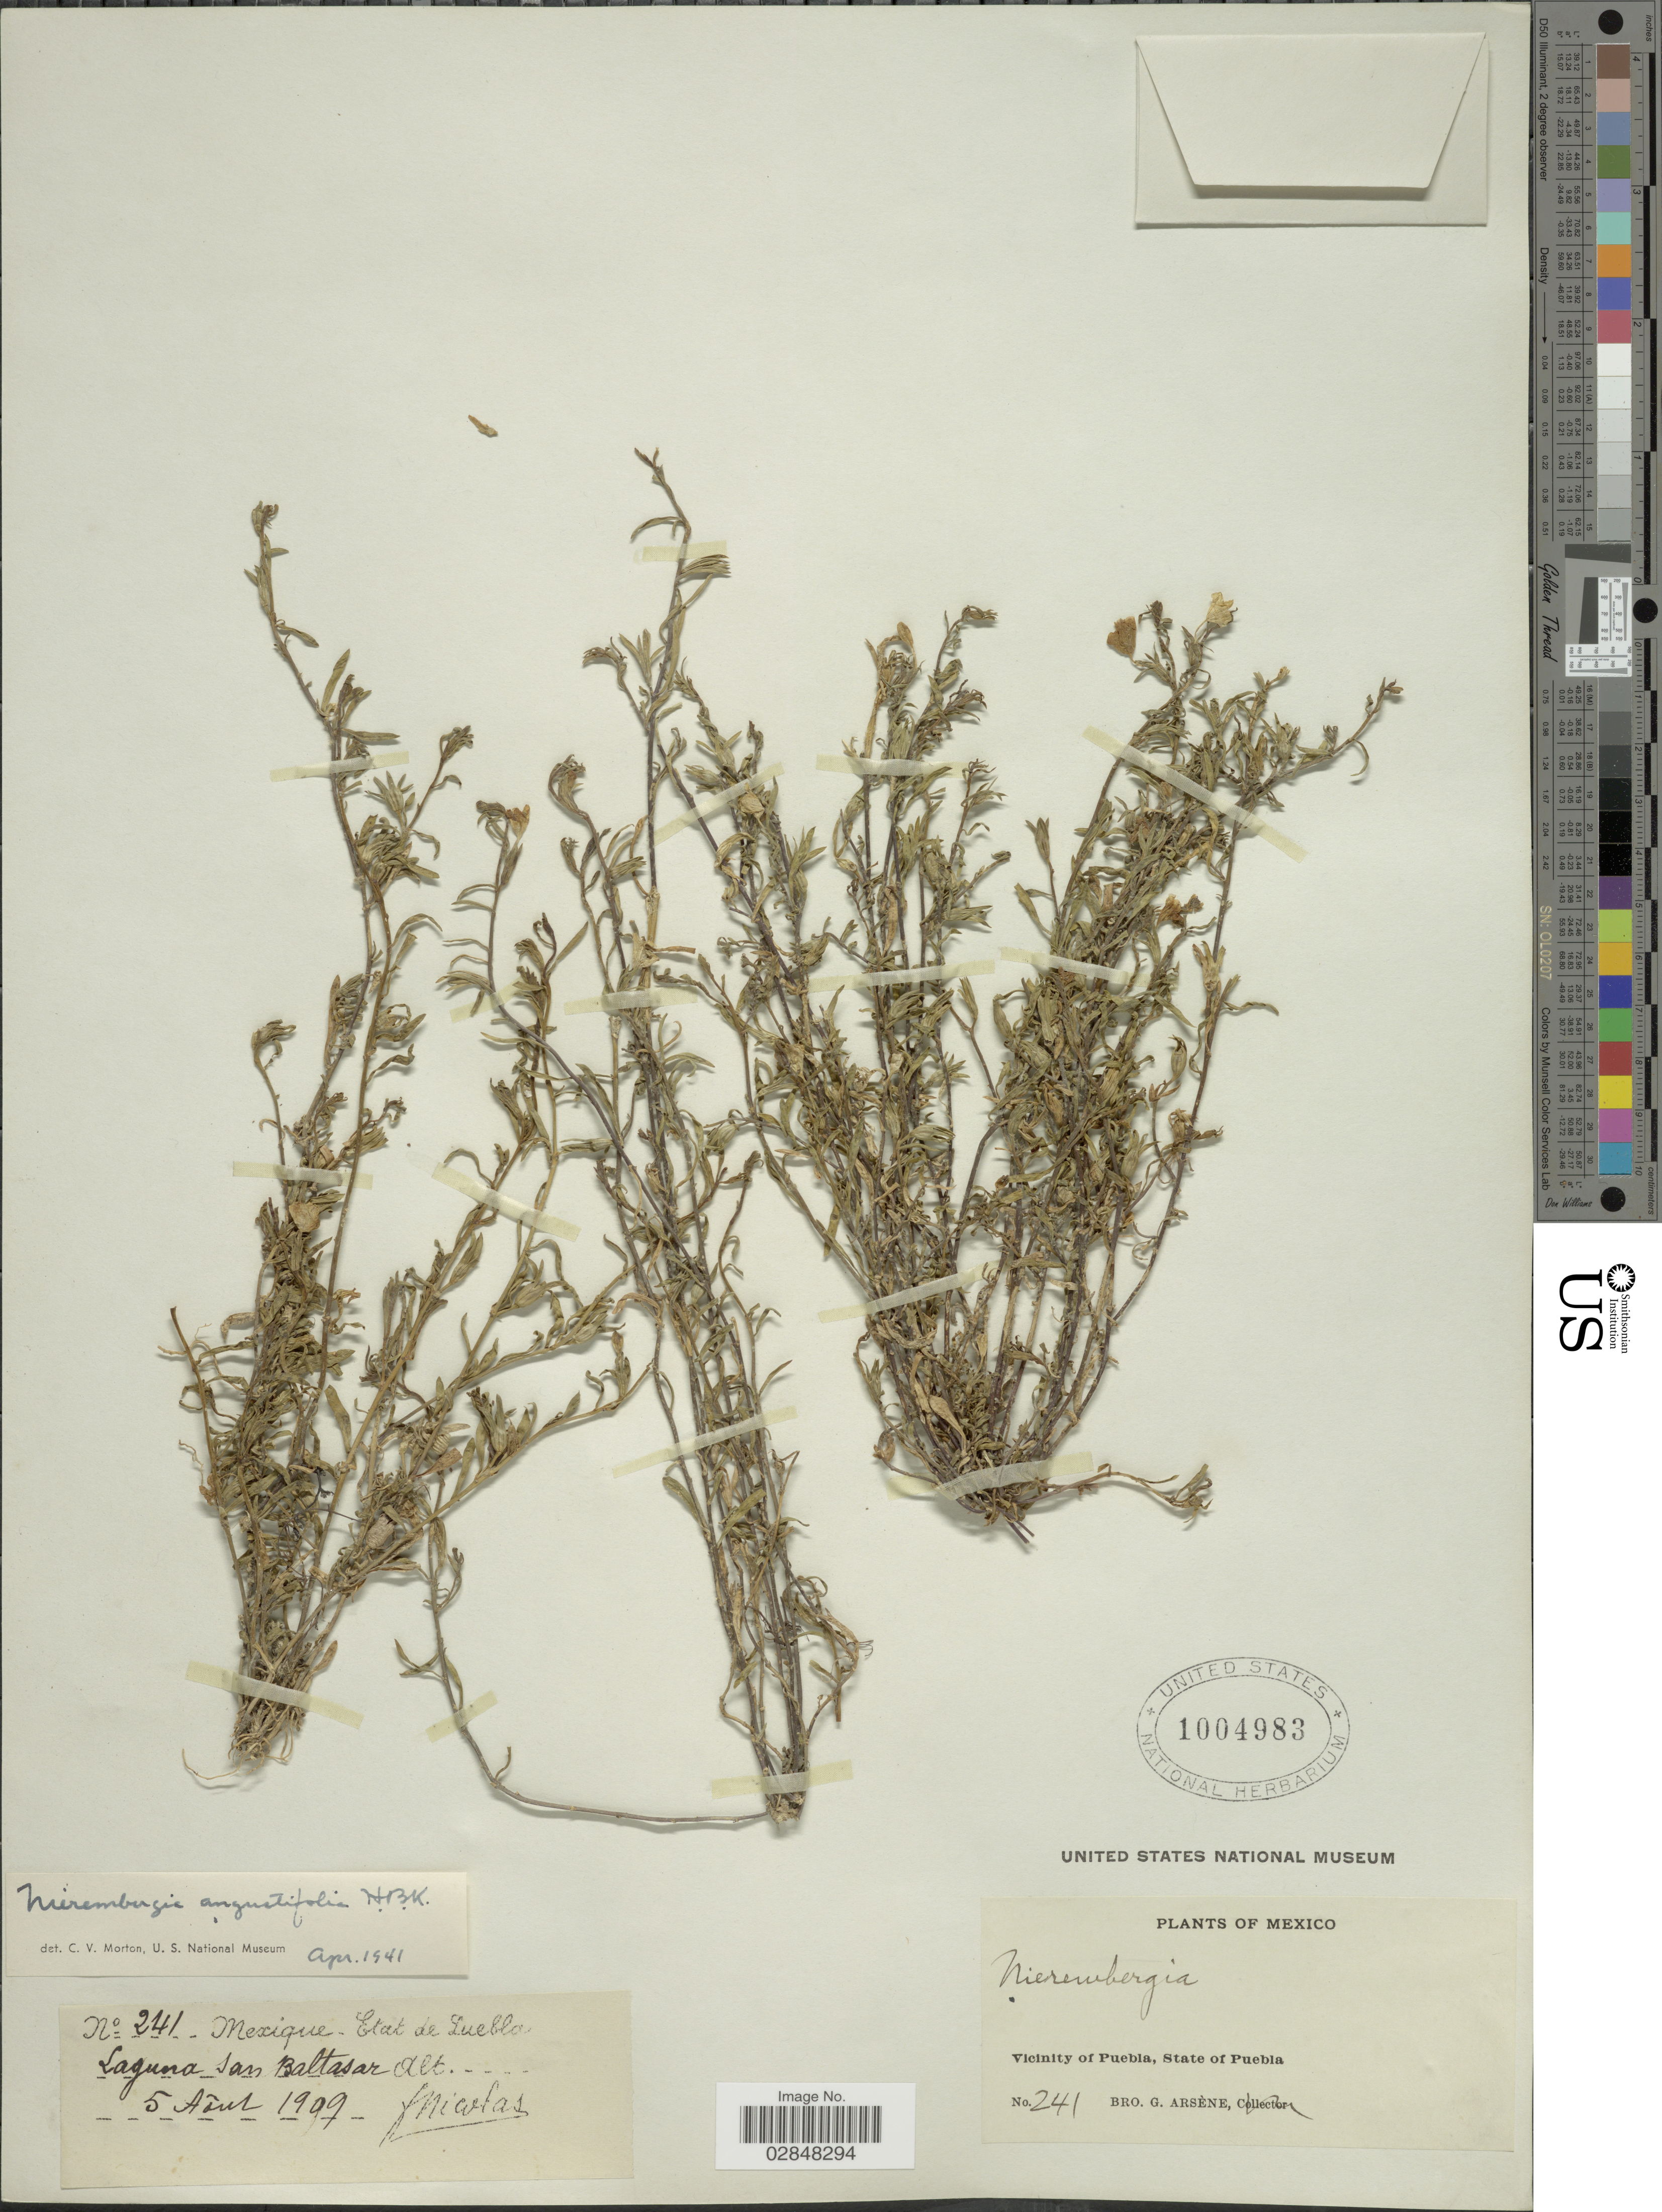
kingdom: Plantae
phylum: Tracheophyta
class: Magnoliopsida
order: Solanales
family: Solanaceae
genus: Nierembergia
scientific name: Nierembergia angustifolia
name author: Kunth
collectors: Bro. G. Arsène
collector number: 241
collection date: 1909-04-05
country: Mexico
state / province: Puebla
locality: Vicinity of Puebla. Laguna San Baltasar.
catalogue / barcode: US 1004983